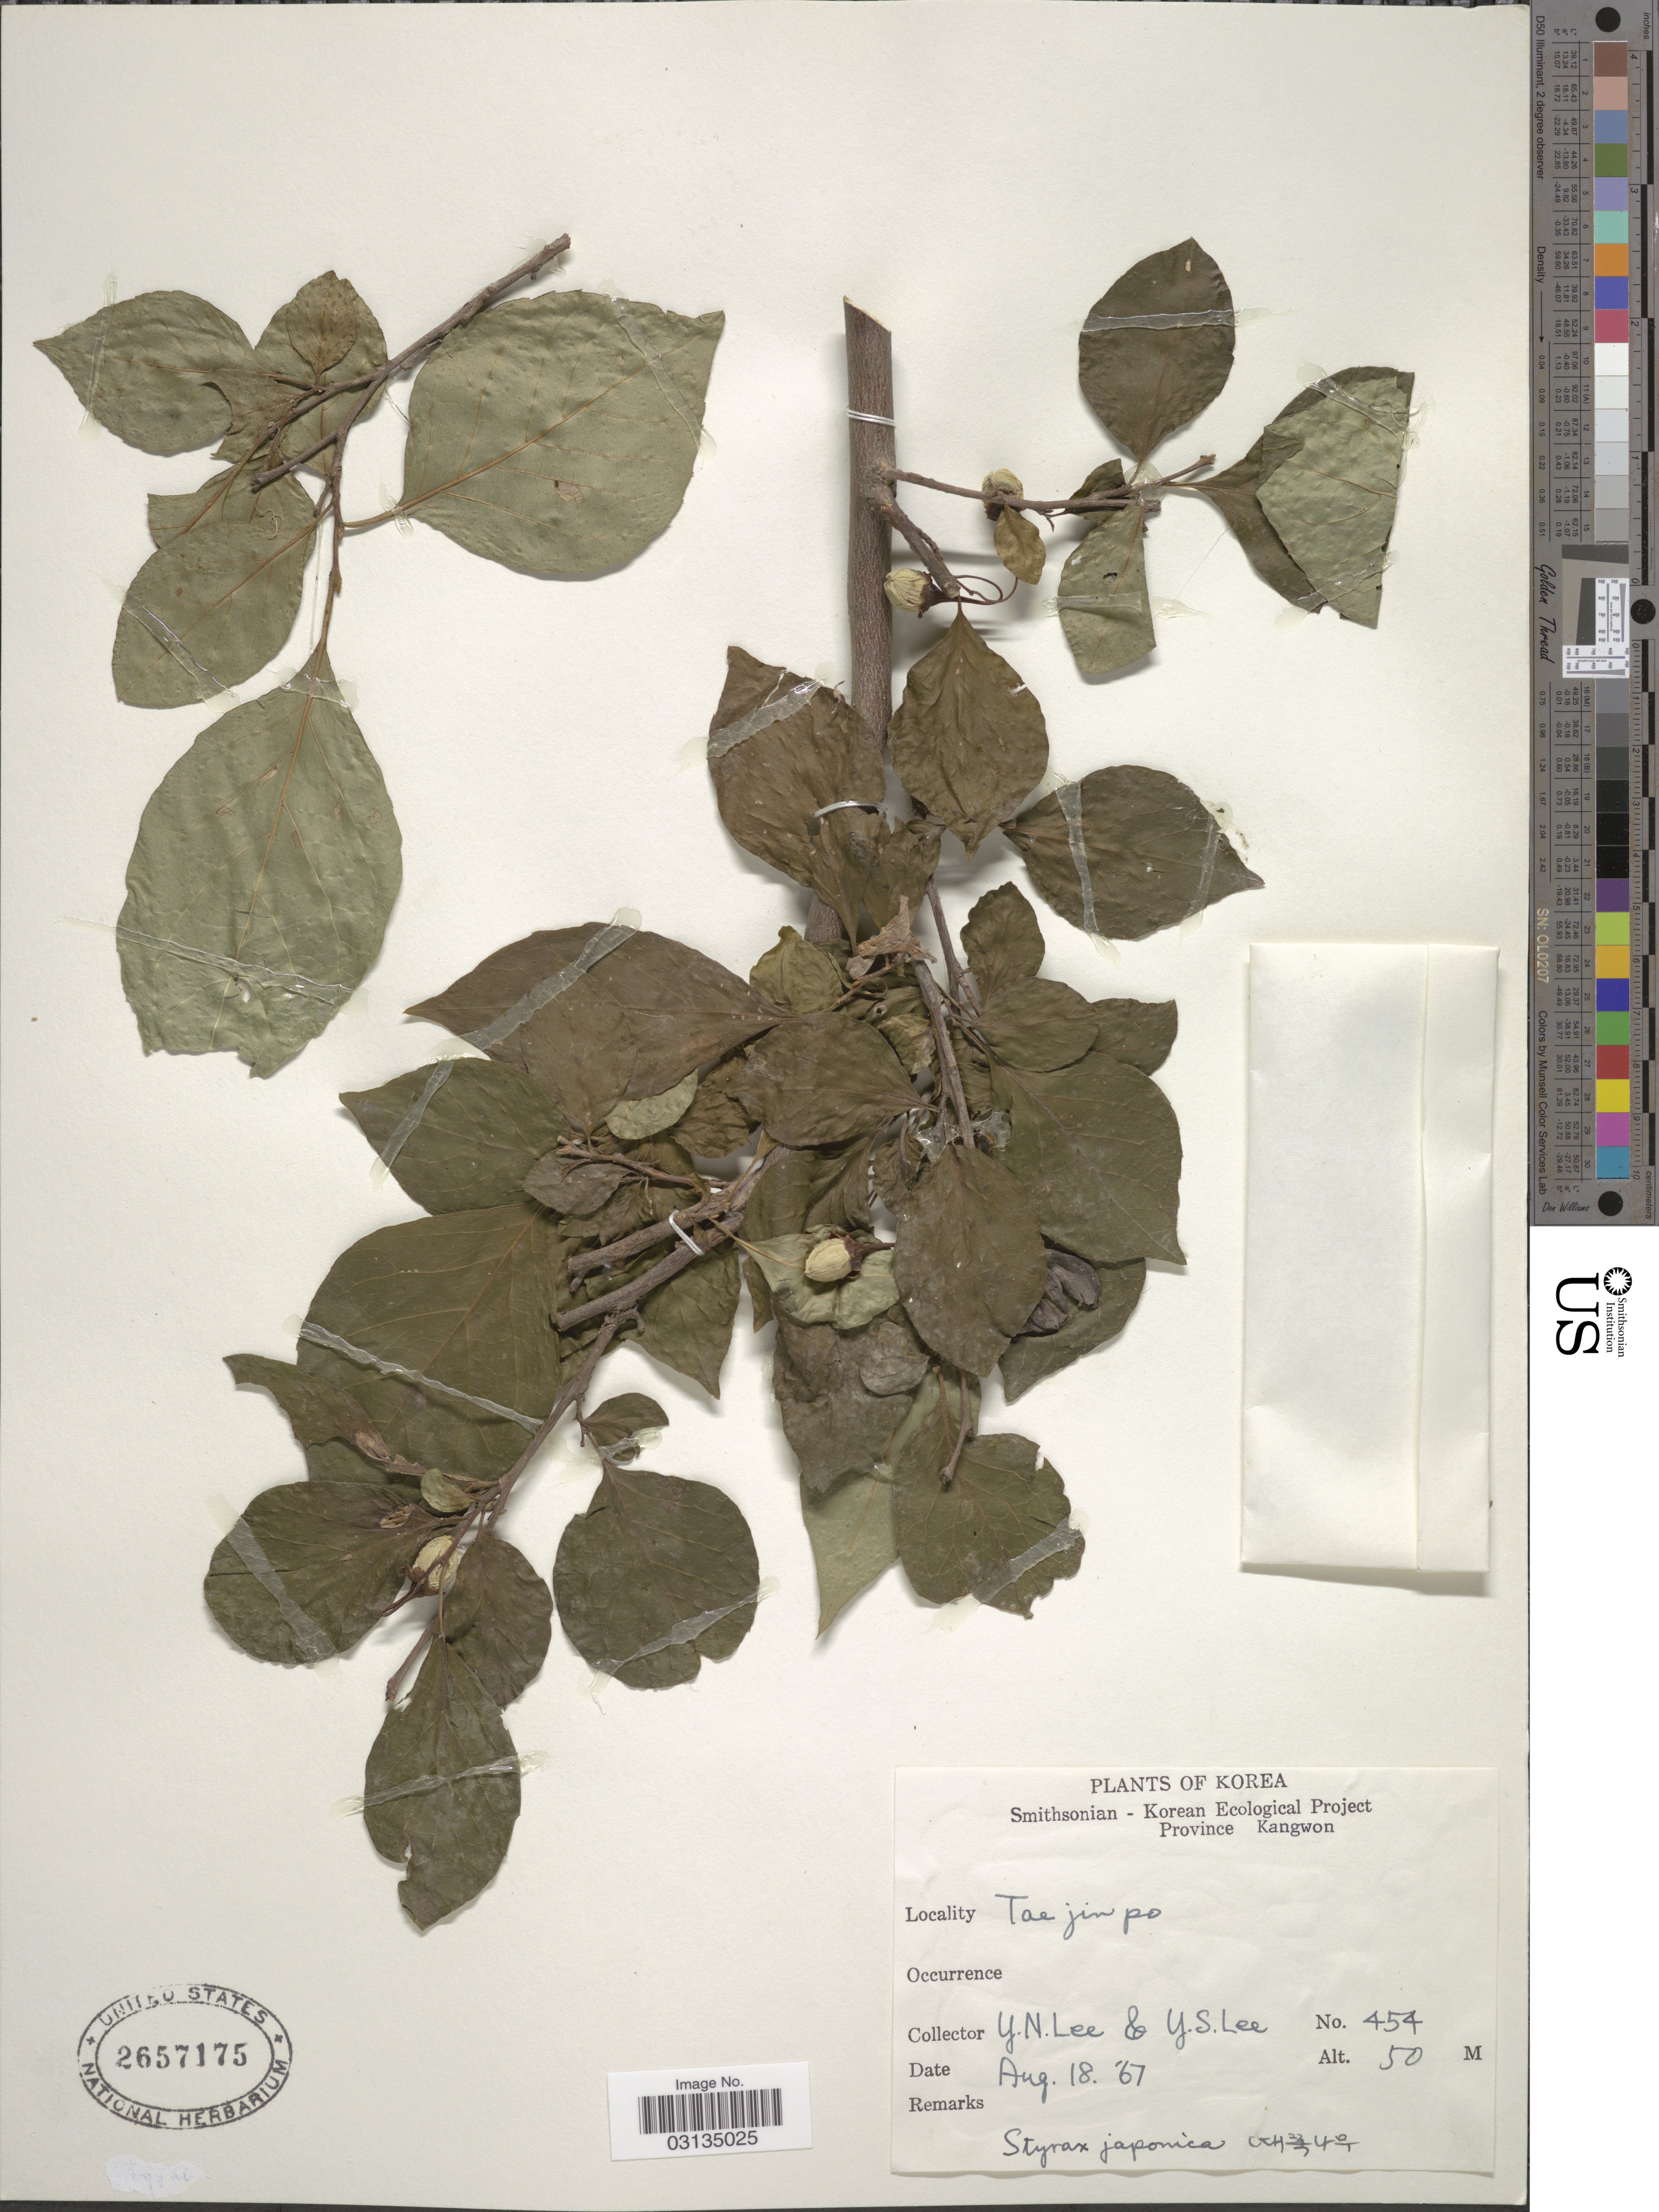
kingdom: Plantae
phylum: Tracheophyta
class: Magnoliopsida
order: Ericales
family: Styracaceae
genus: Styrax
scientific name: Styrax japonicus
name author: Siebold & Zucc.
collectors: Y. N. Lee & Y. S. Lee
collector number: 454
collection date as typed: Transcribed d/m/y: 18/8/67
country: South Korea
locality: Korea, Province Kangwon, Tae jin po.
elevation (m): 50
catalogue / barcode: US 2657175